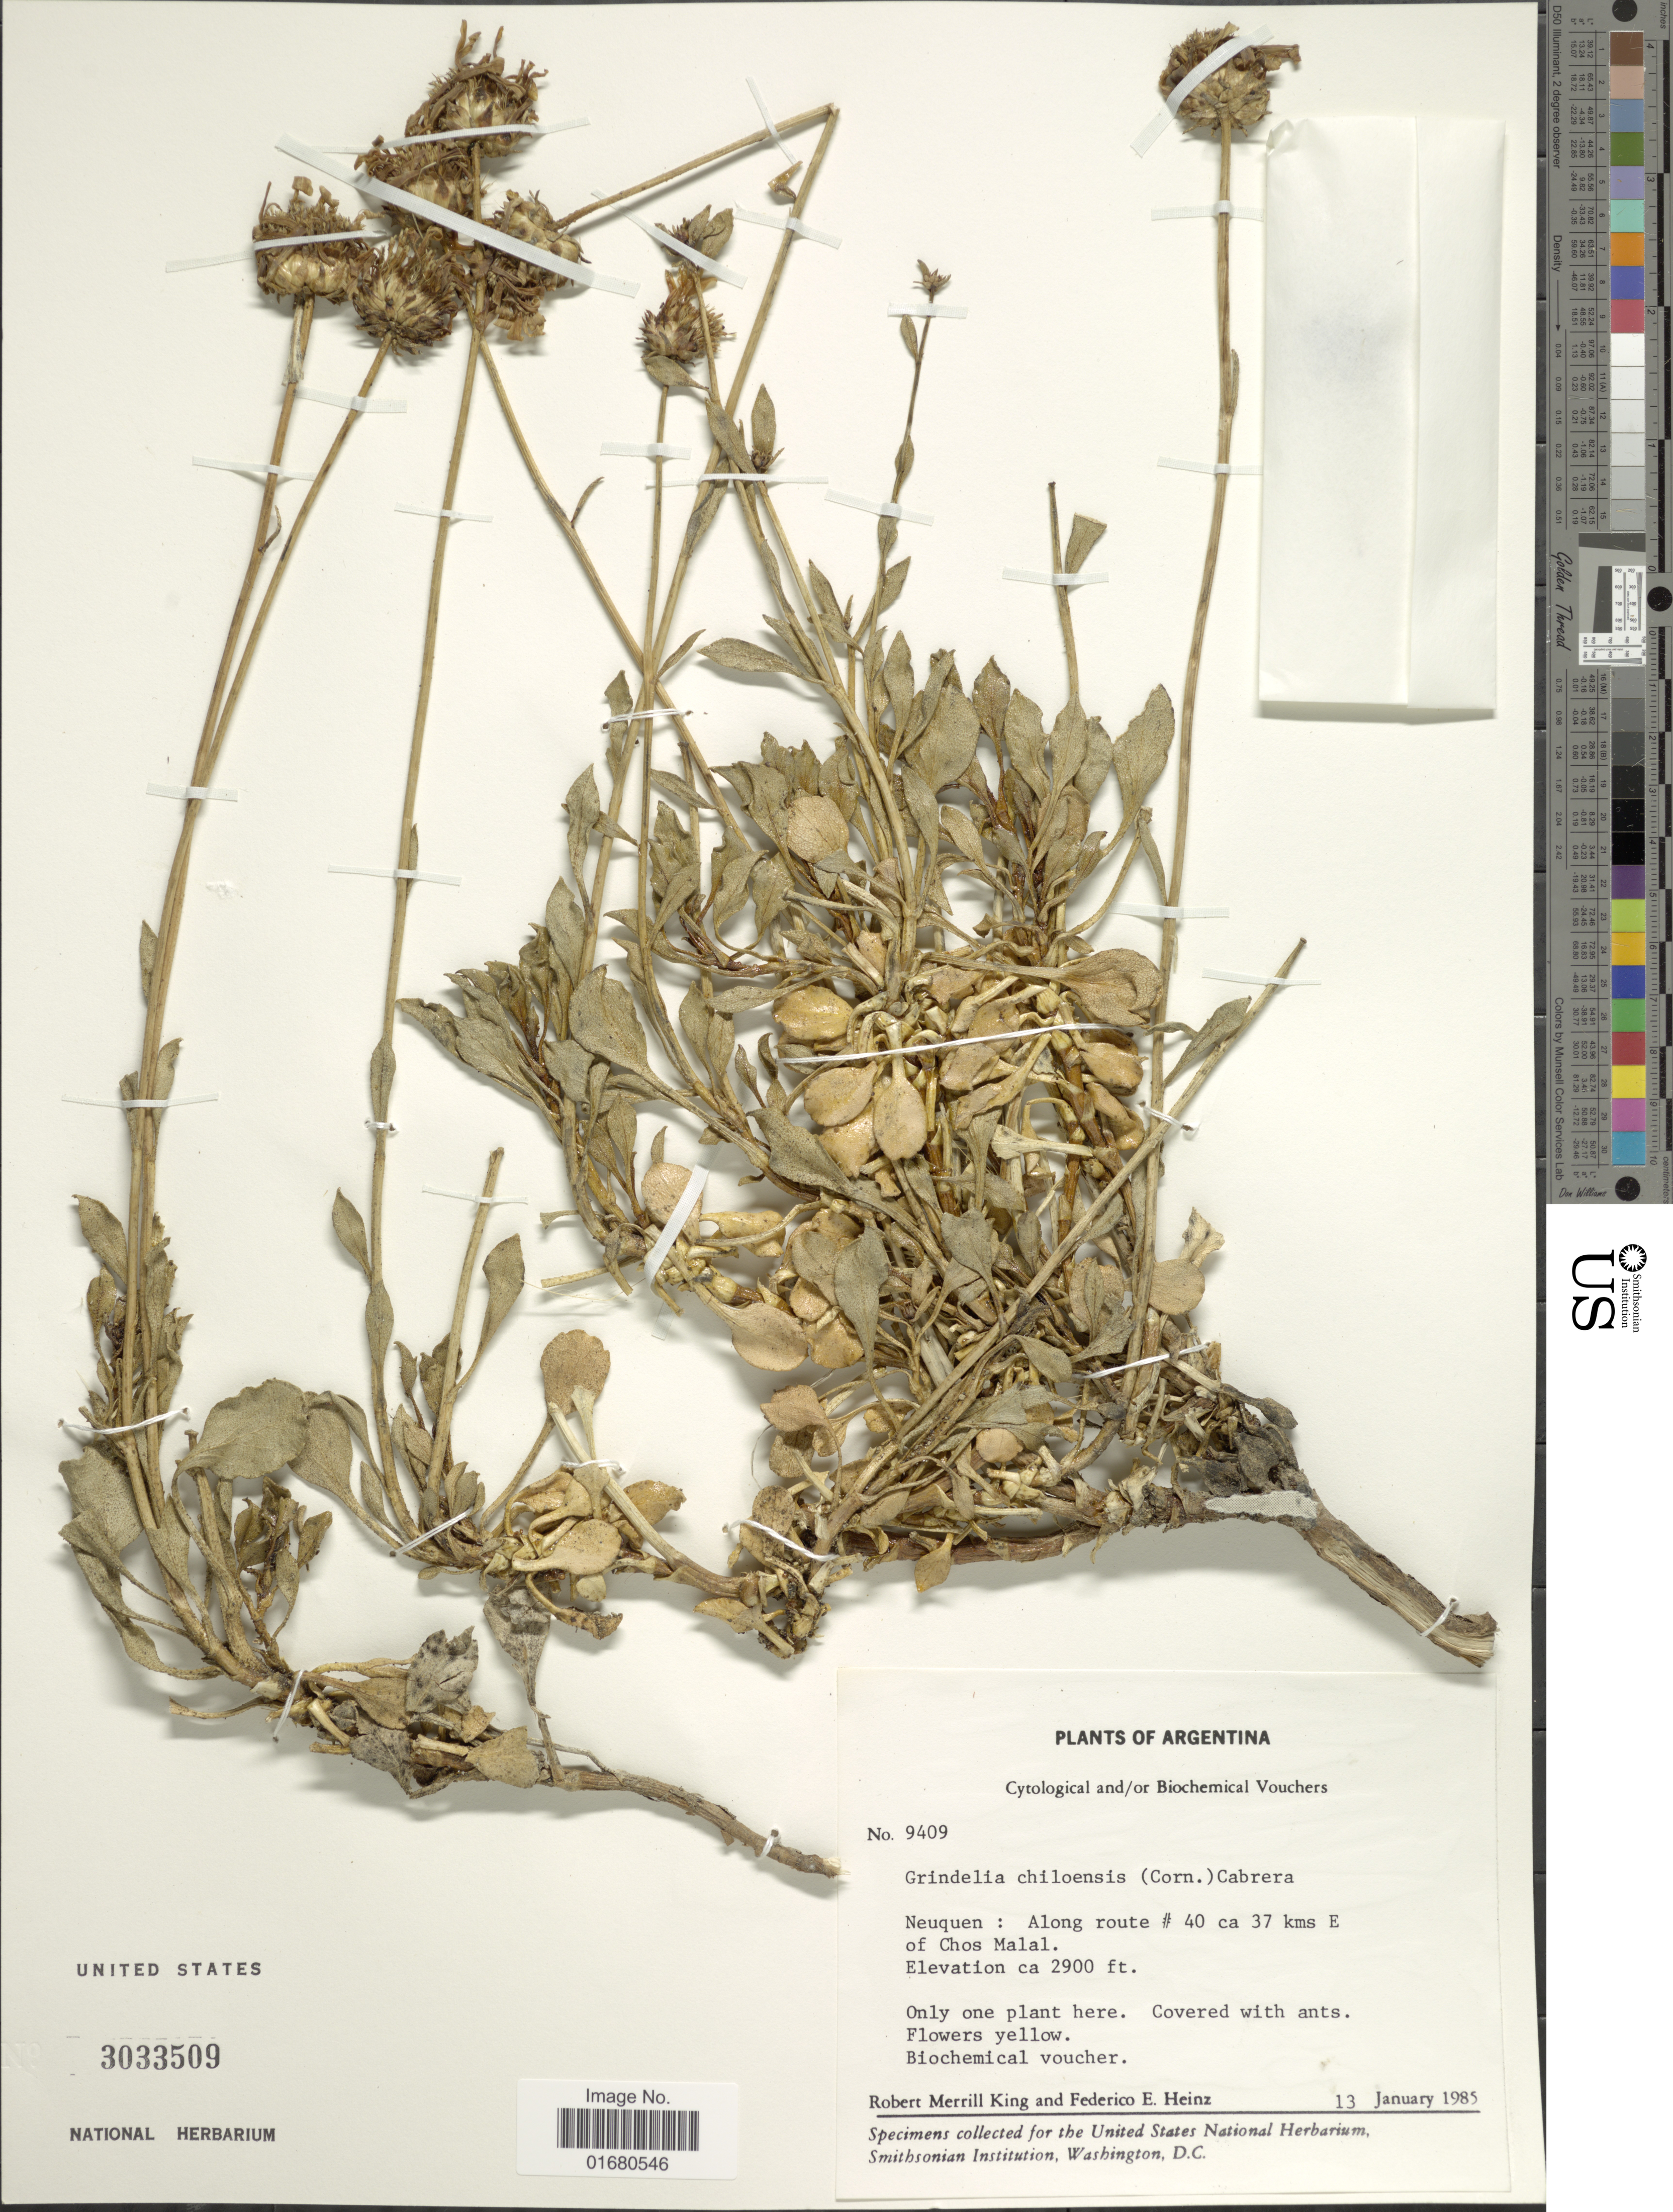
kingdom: Plantae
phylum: Tracheophyta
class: Magnoliopsida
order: Asterales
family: Asteraceae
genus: Grindelia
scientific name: Grindelia chiloensis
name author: (Cornel.) Cabrera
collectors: R. M. King & F. Heinz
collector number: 9409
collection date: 1985-01-13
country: Argentina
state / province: Neuquen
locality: Along route #40, ca 37 kms E of Chos Malal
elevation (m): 884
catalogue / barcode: US 3033509